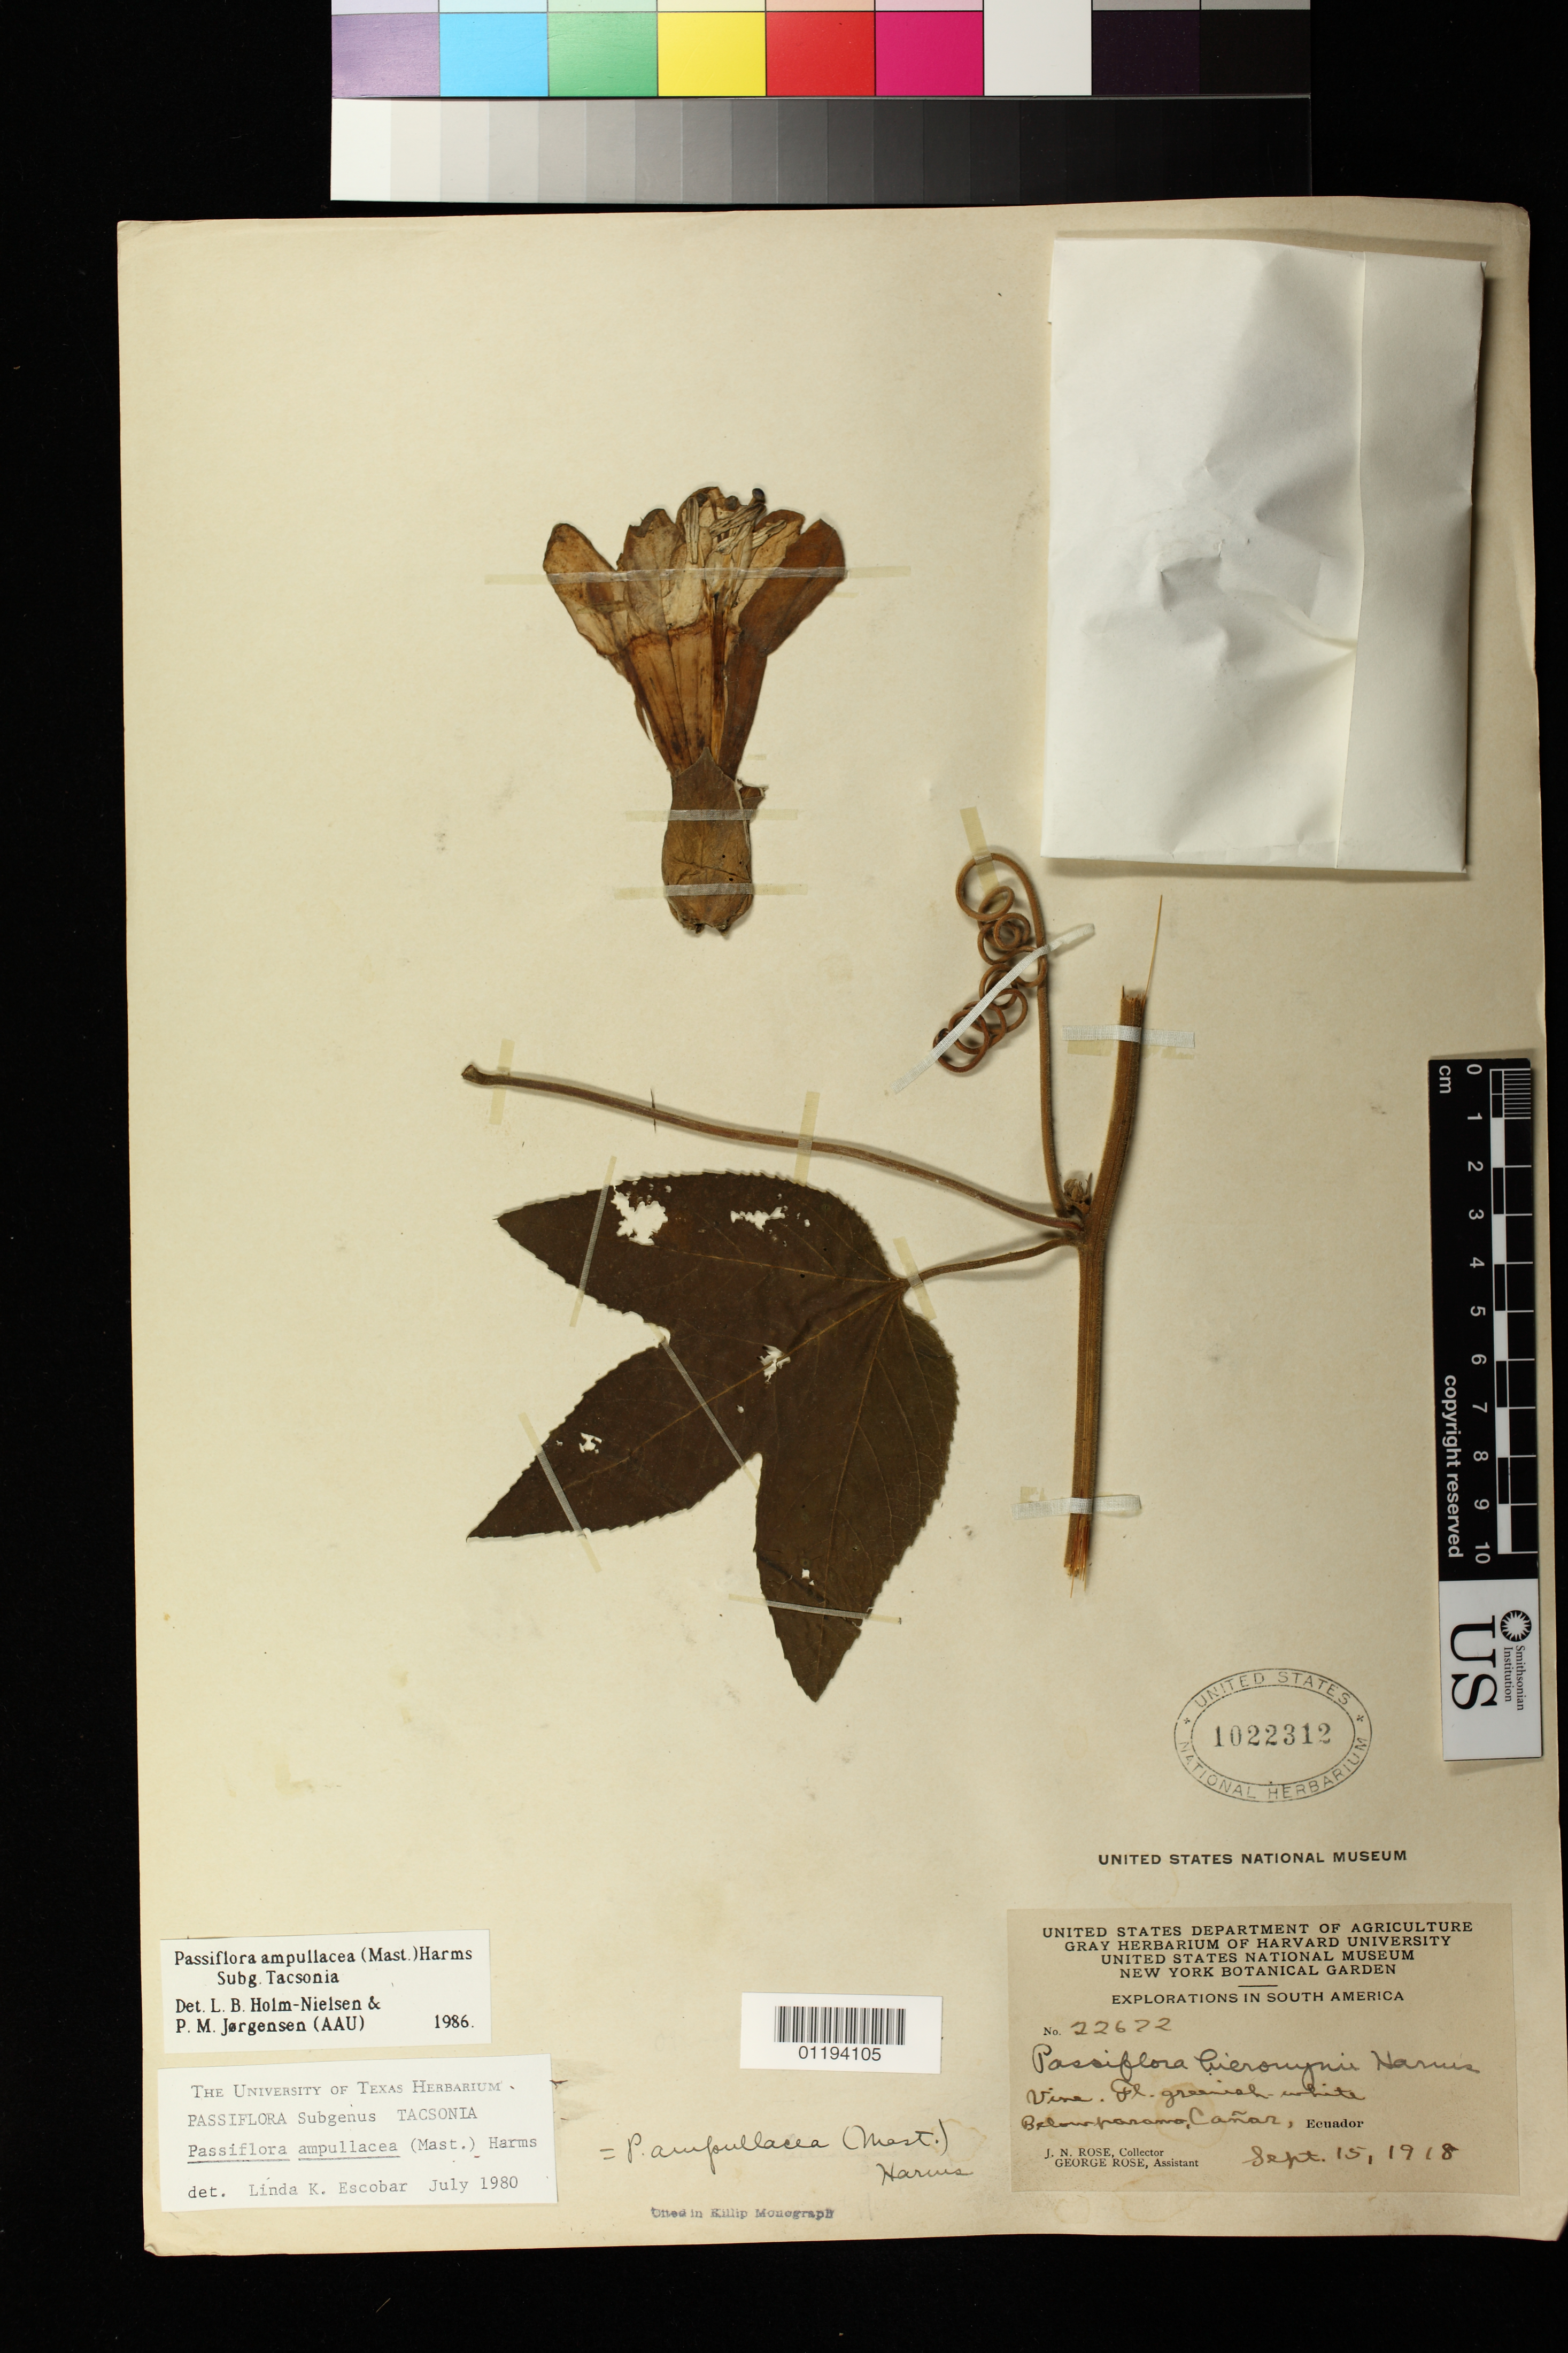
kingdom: Plantae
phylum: Tracheophyta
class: Magnoliopsida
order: Malpighiales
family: Passifloraceae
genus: Passiflora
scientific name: Passiflora ampullacea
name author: (Mast.) Harms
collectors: J. N. Rose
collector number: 22672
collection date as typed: Sep 15 1918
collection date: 1918-09-15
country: Ecuador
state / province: Cañar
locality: Below Paramo, Cañar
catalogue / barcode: US 1022312